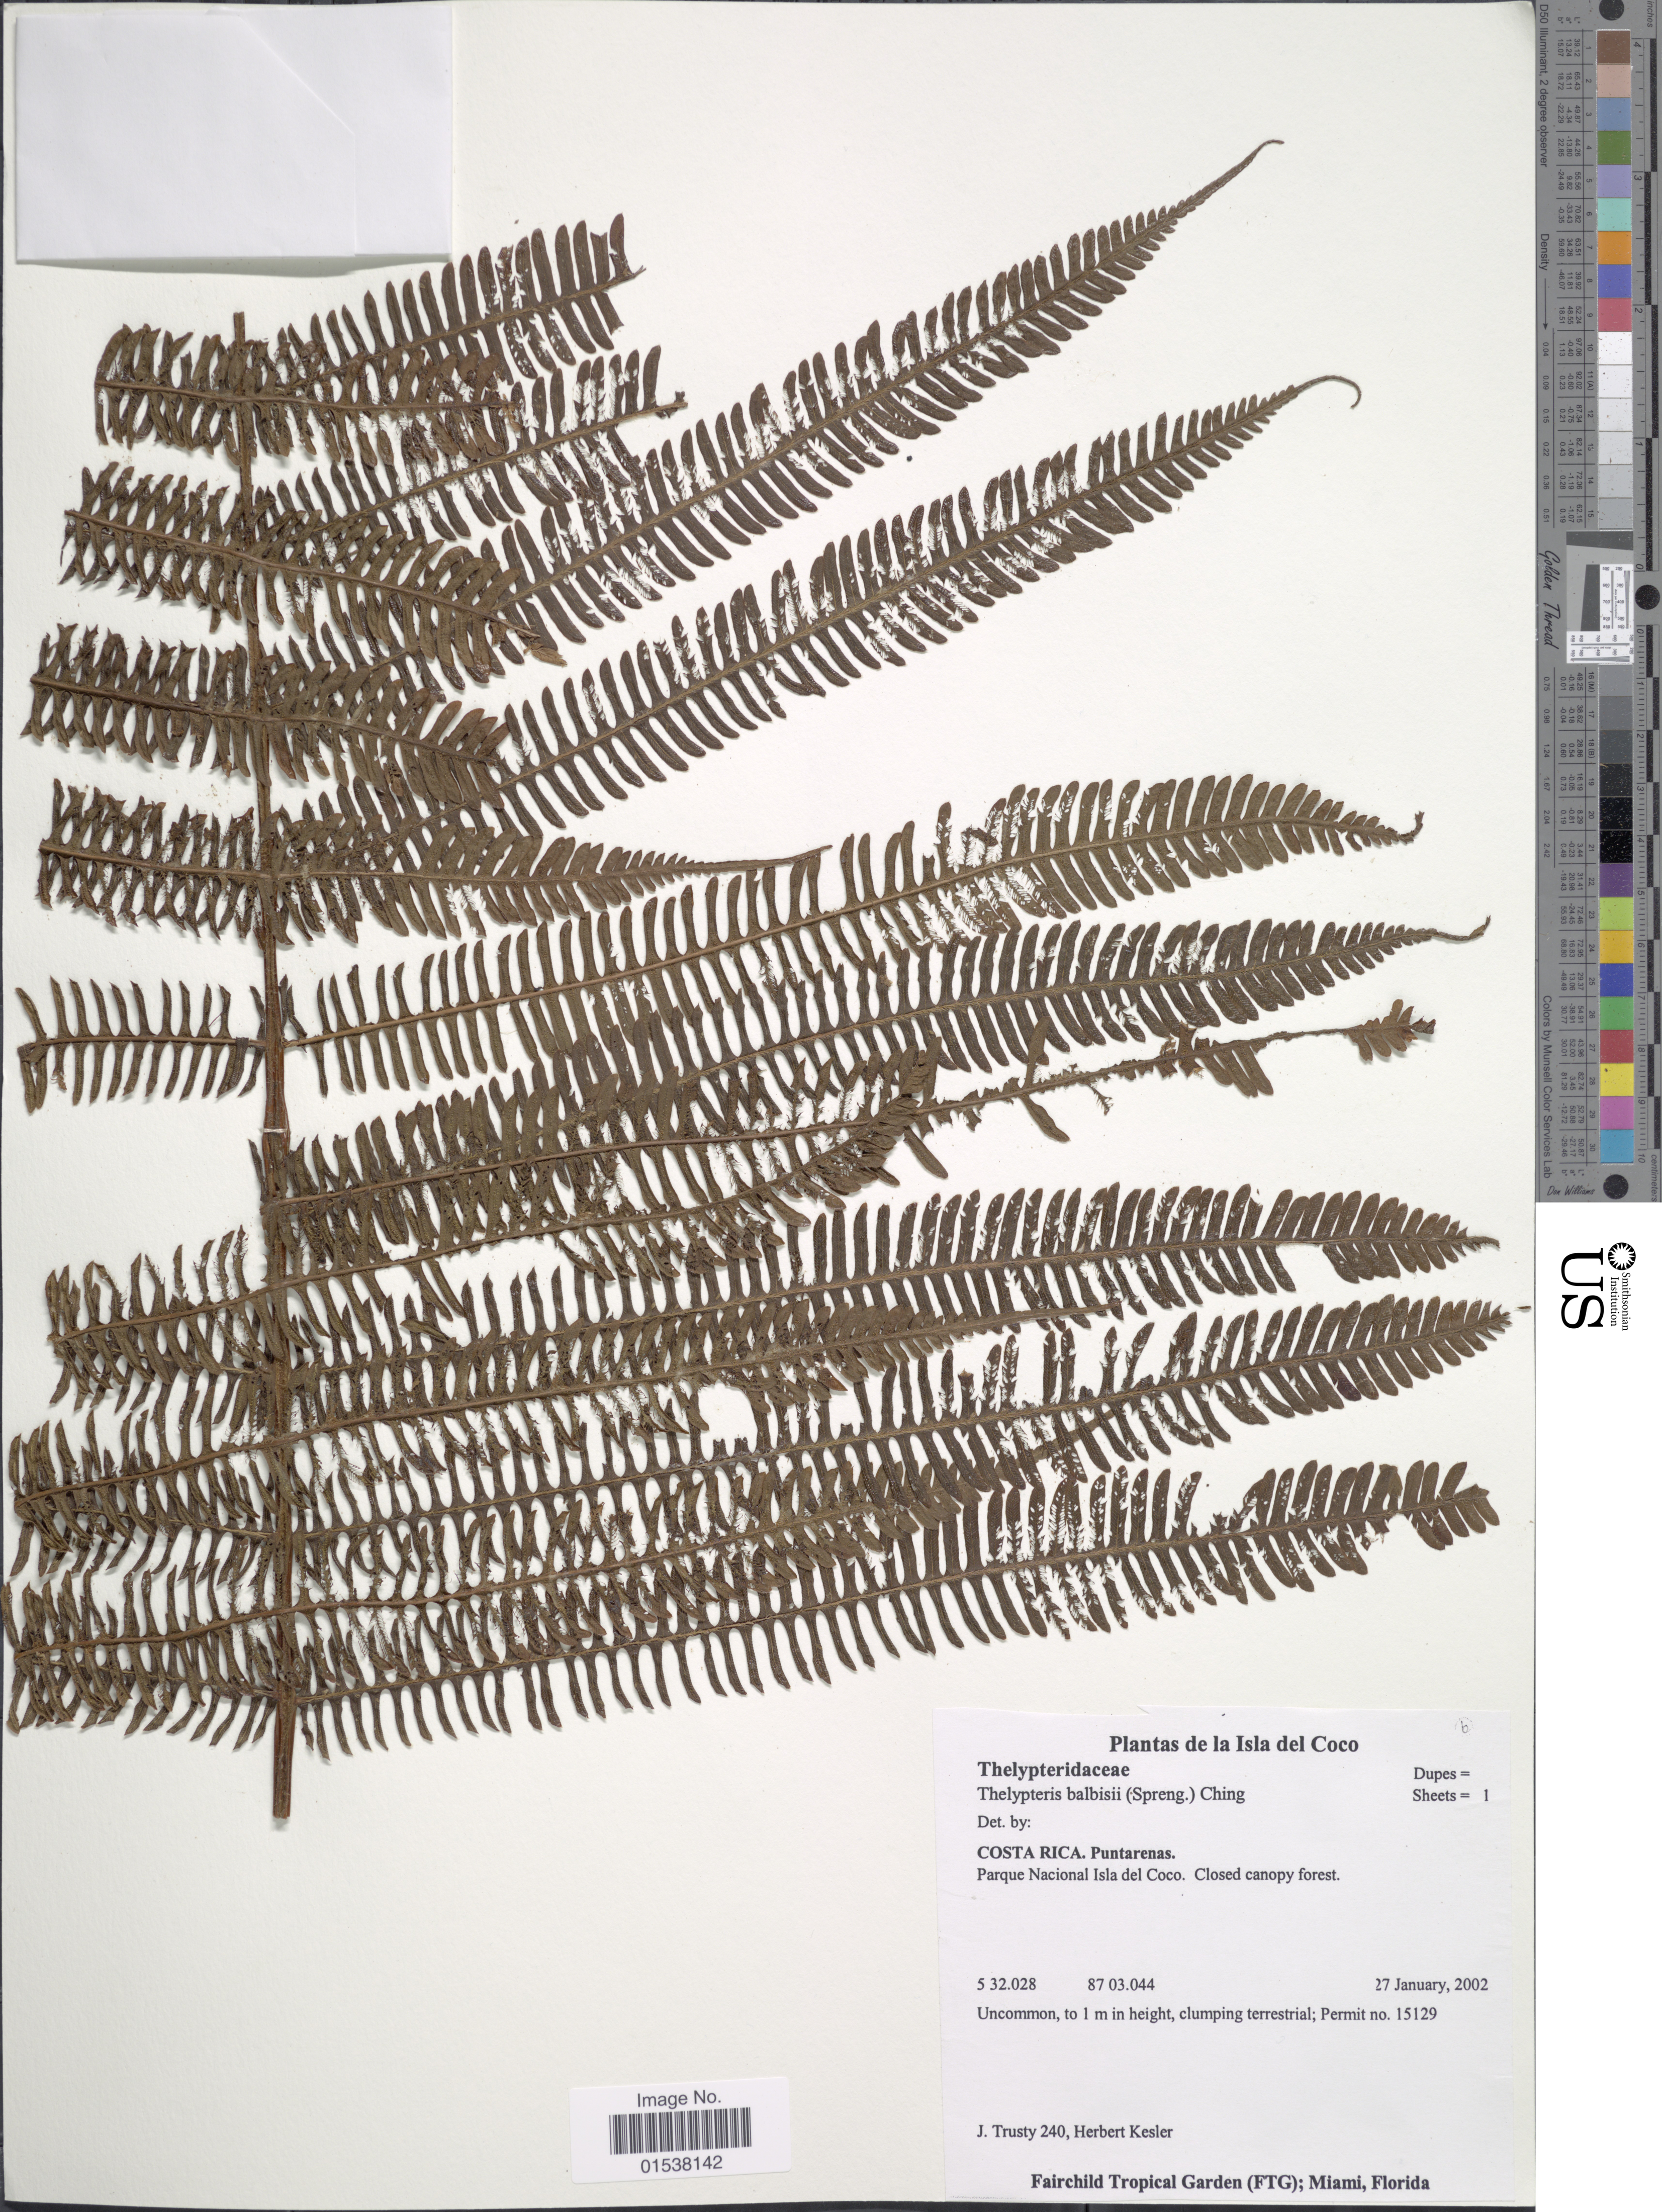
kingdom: Plantae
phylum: Tracheophyta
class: Polypodiopsida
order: Polypodiales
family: Thelypteridaceae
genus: Amauropelta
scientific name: Amauropelta balbisii (Spreng.) comb. nov., ined. 2015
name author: (Spreng.)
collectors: J. Trusty & H. Kesler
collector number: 240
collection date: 2002-01-27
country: Costa Rica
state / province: Puntarenas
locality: Isla del Coco, Parque Nacional Isla del Coco